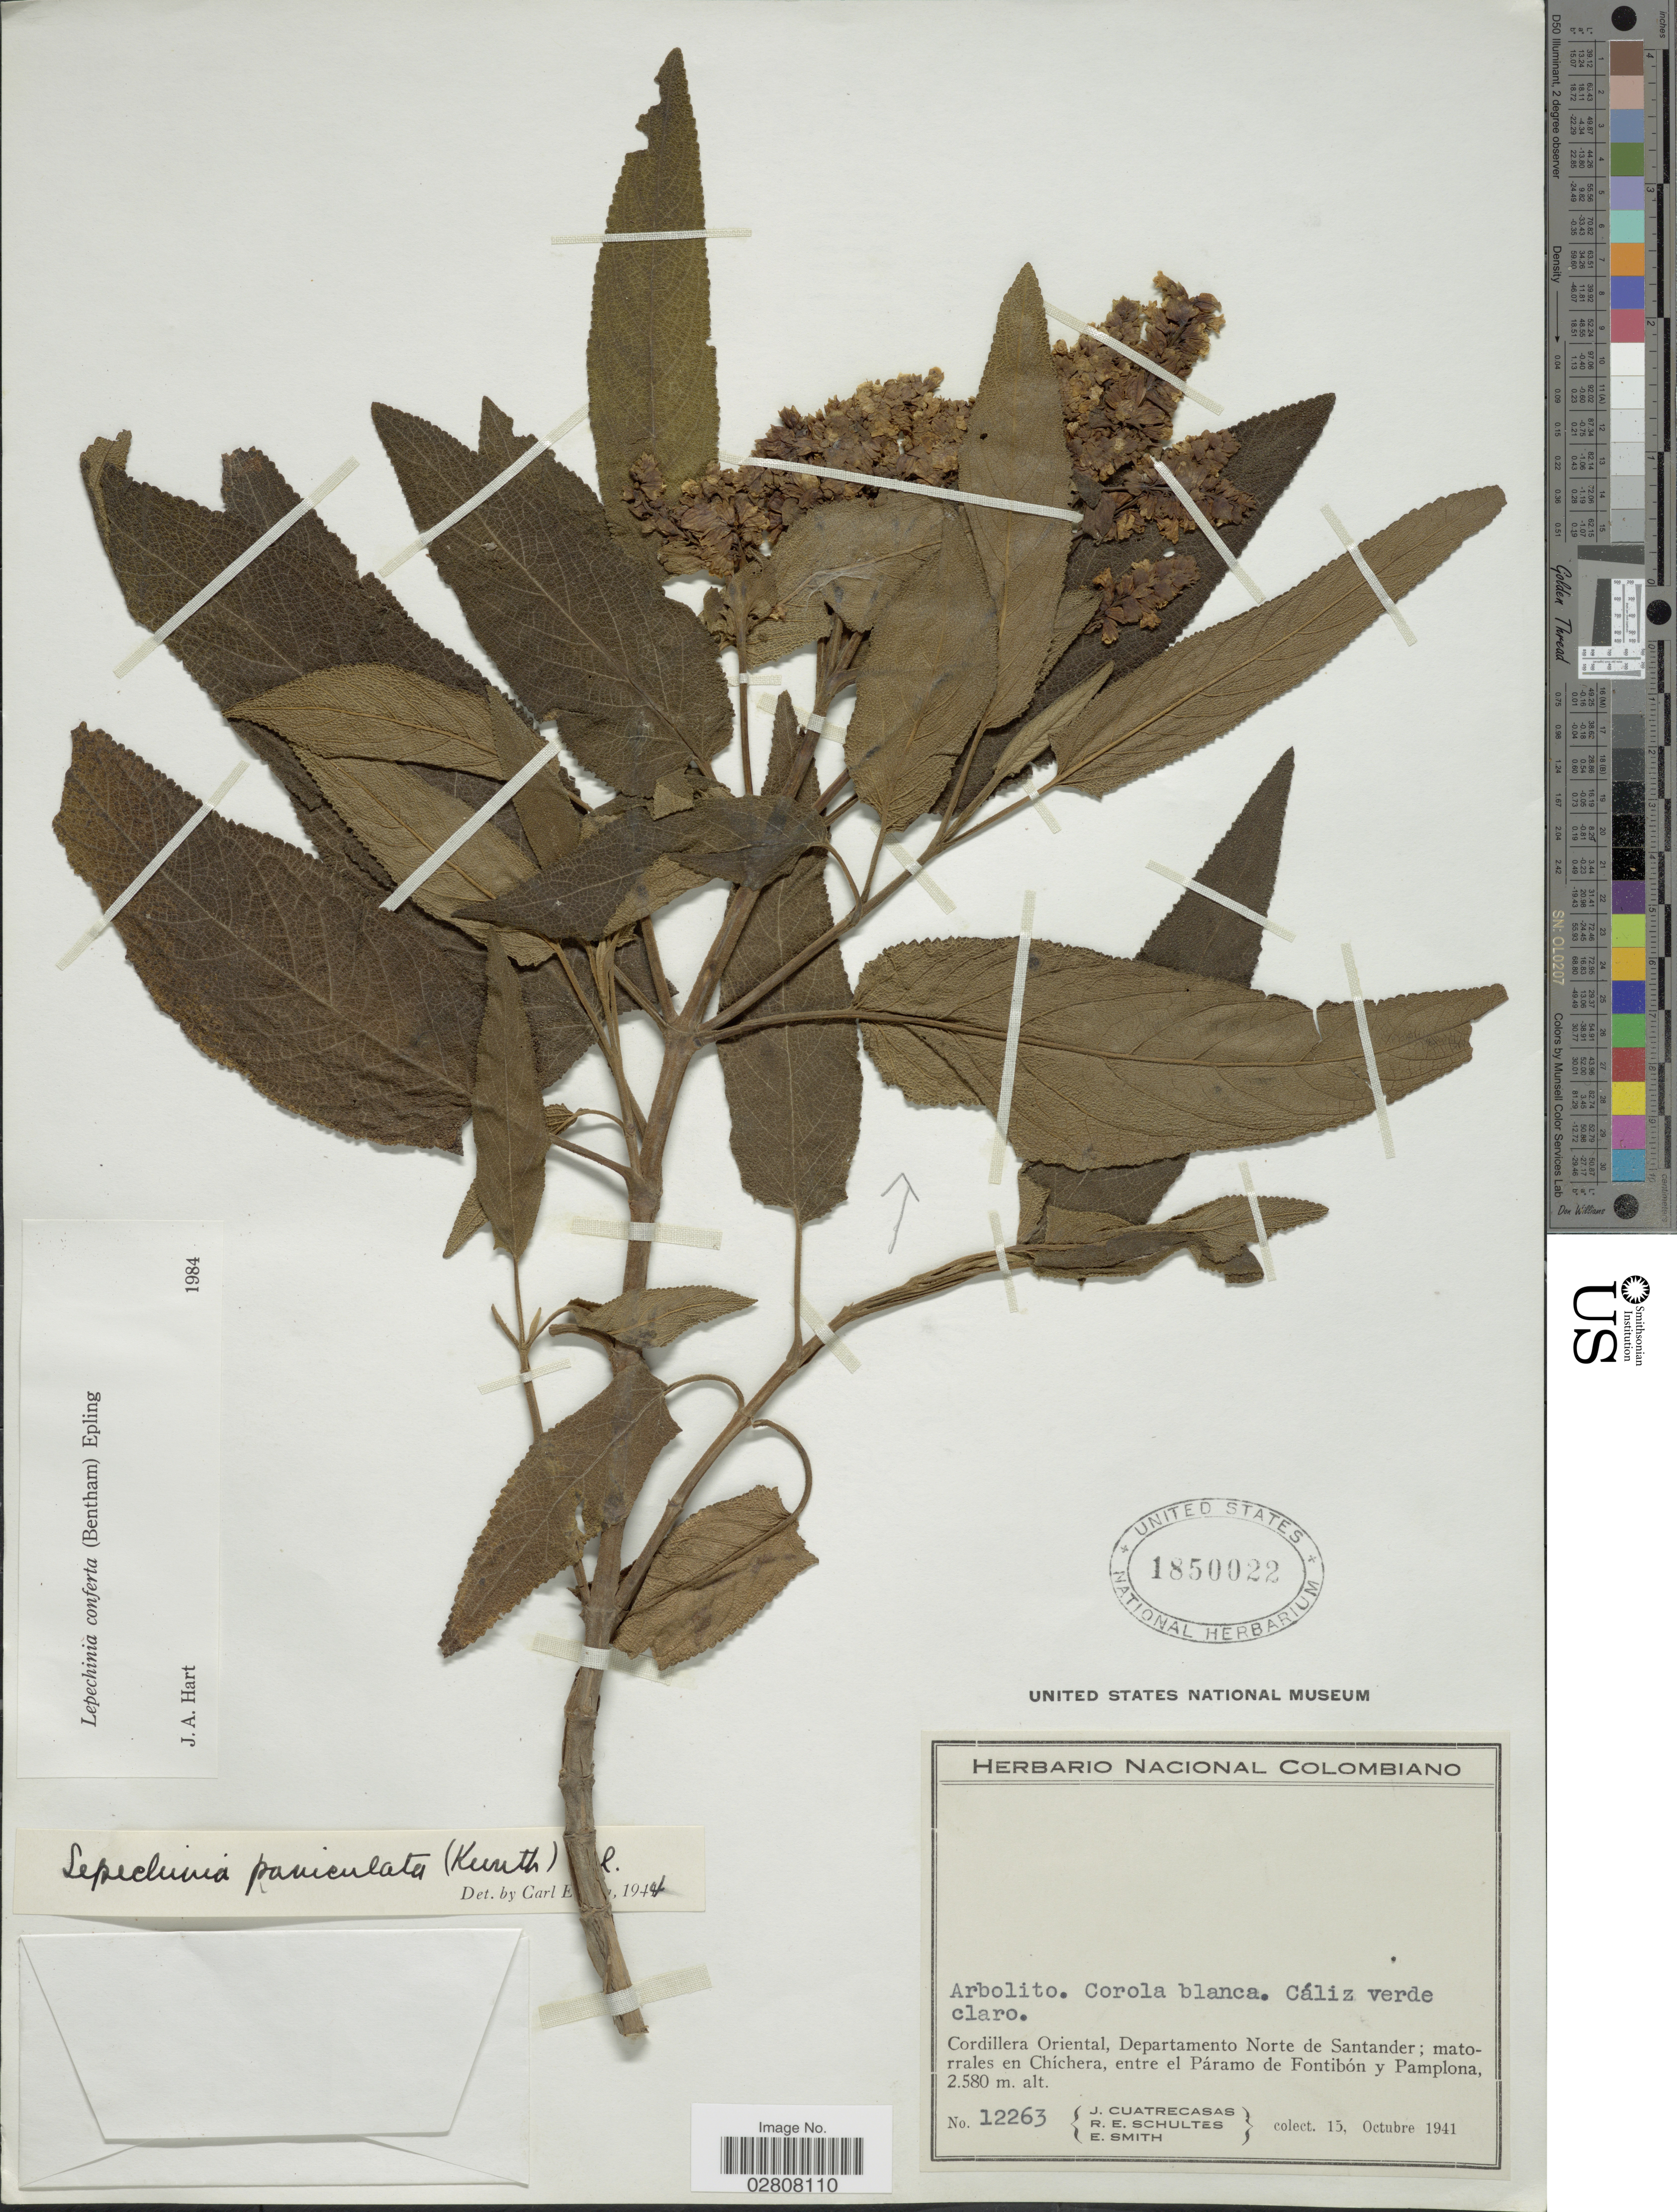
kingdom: Plantae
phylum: Tracheophyta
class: Magnoliopsida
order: Lamiales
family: Lamiaceae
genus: Lepechinia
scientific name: Lepechinia conferta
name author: (Benth.) Epling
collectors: J. Cuatrecasas, R. E. Schultes & E. Smith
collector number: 12263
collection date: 1941-10-15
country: Colombia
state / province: Norte de Santander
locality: Cordillera Oriental, Departamento Norte de Santander; matorrales en Chichera, entre el Páramo de Fontibón y Pamplona.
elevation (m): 2580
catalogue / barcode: US 1850022